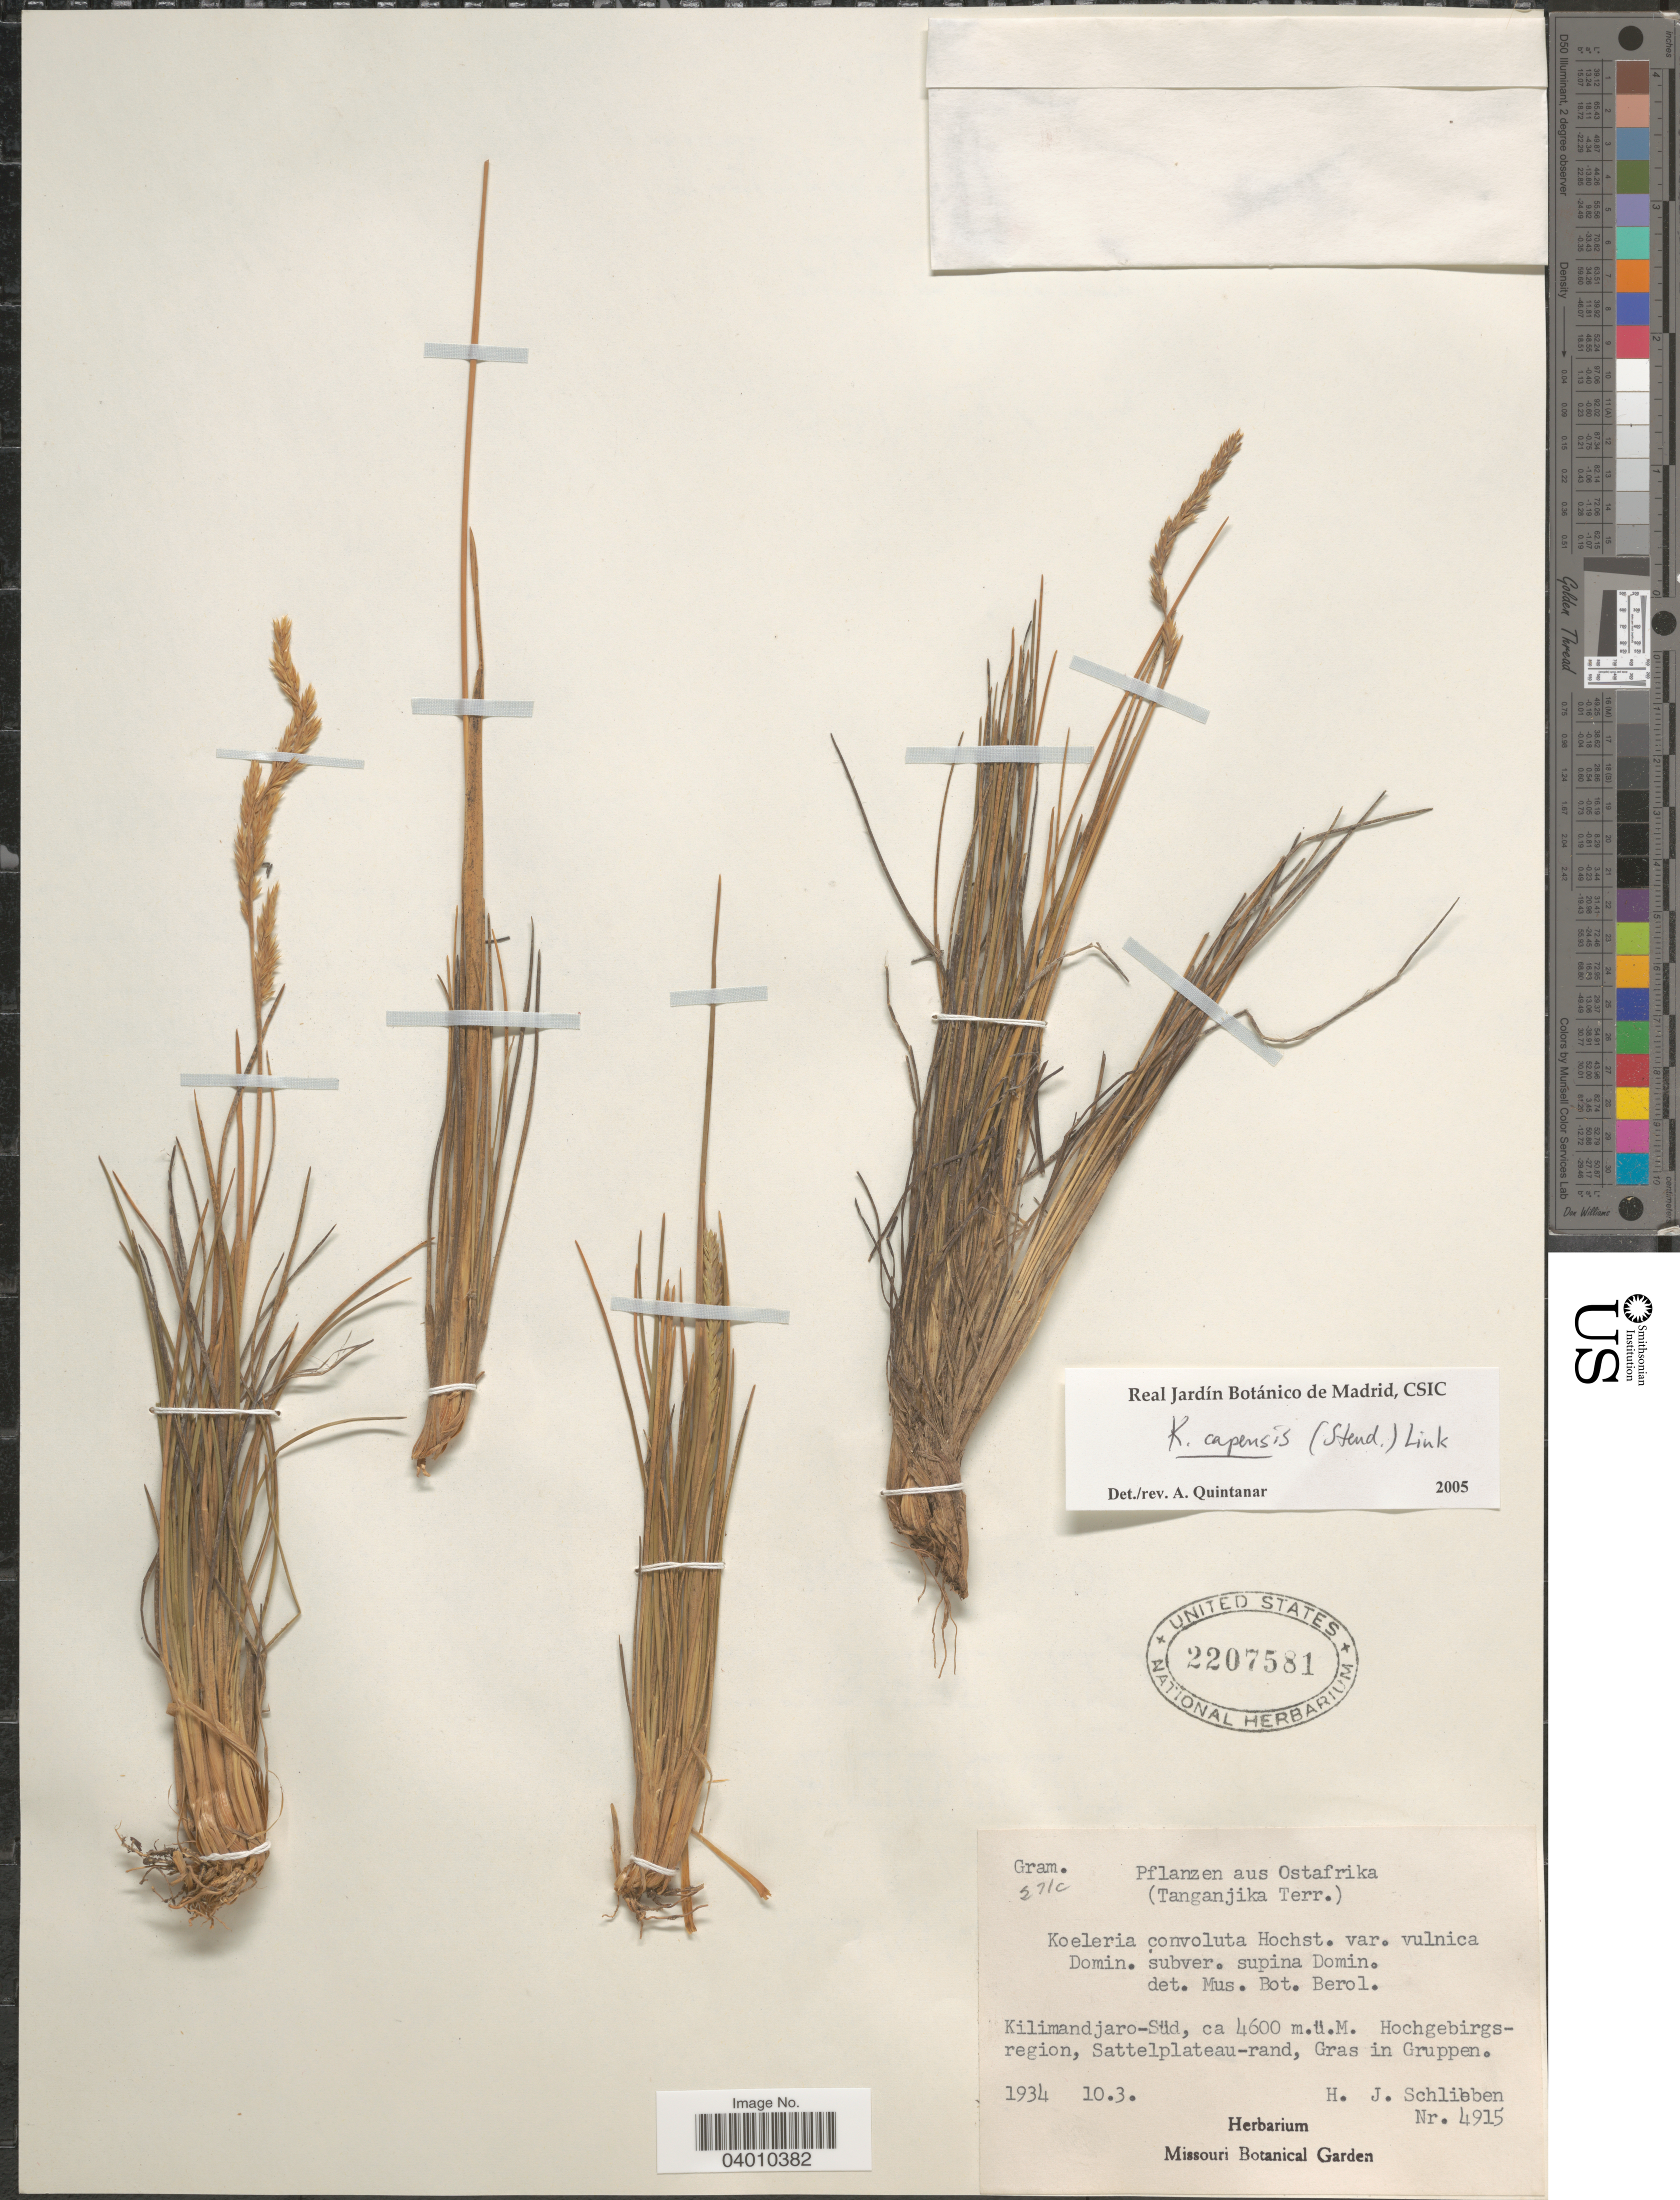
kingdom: Plantae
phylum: Tracheophyta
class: Liliopsida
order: Poales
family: Poaceae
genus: Koeleria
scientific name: Koeleria capensis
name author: (Steud.) Nees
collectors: H. J. Schlieben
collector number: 4915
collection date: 1934-03-10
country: Tanzania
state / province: Kilimanjaro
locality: Ostafrika (Tanganjika Terr.). Kilimandjaro-Süd.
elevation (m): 4600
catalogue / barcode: US 2207581